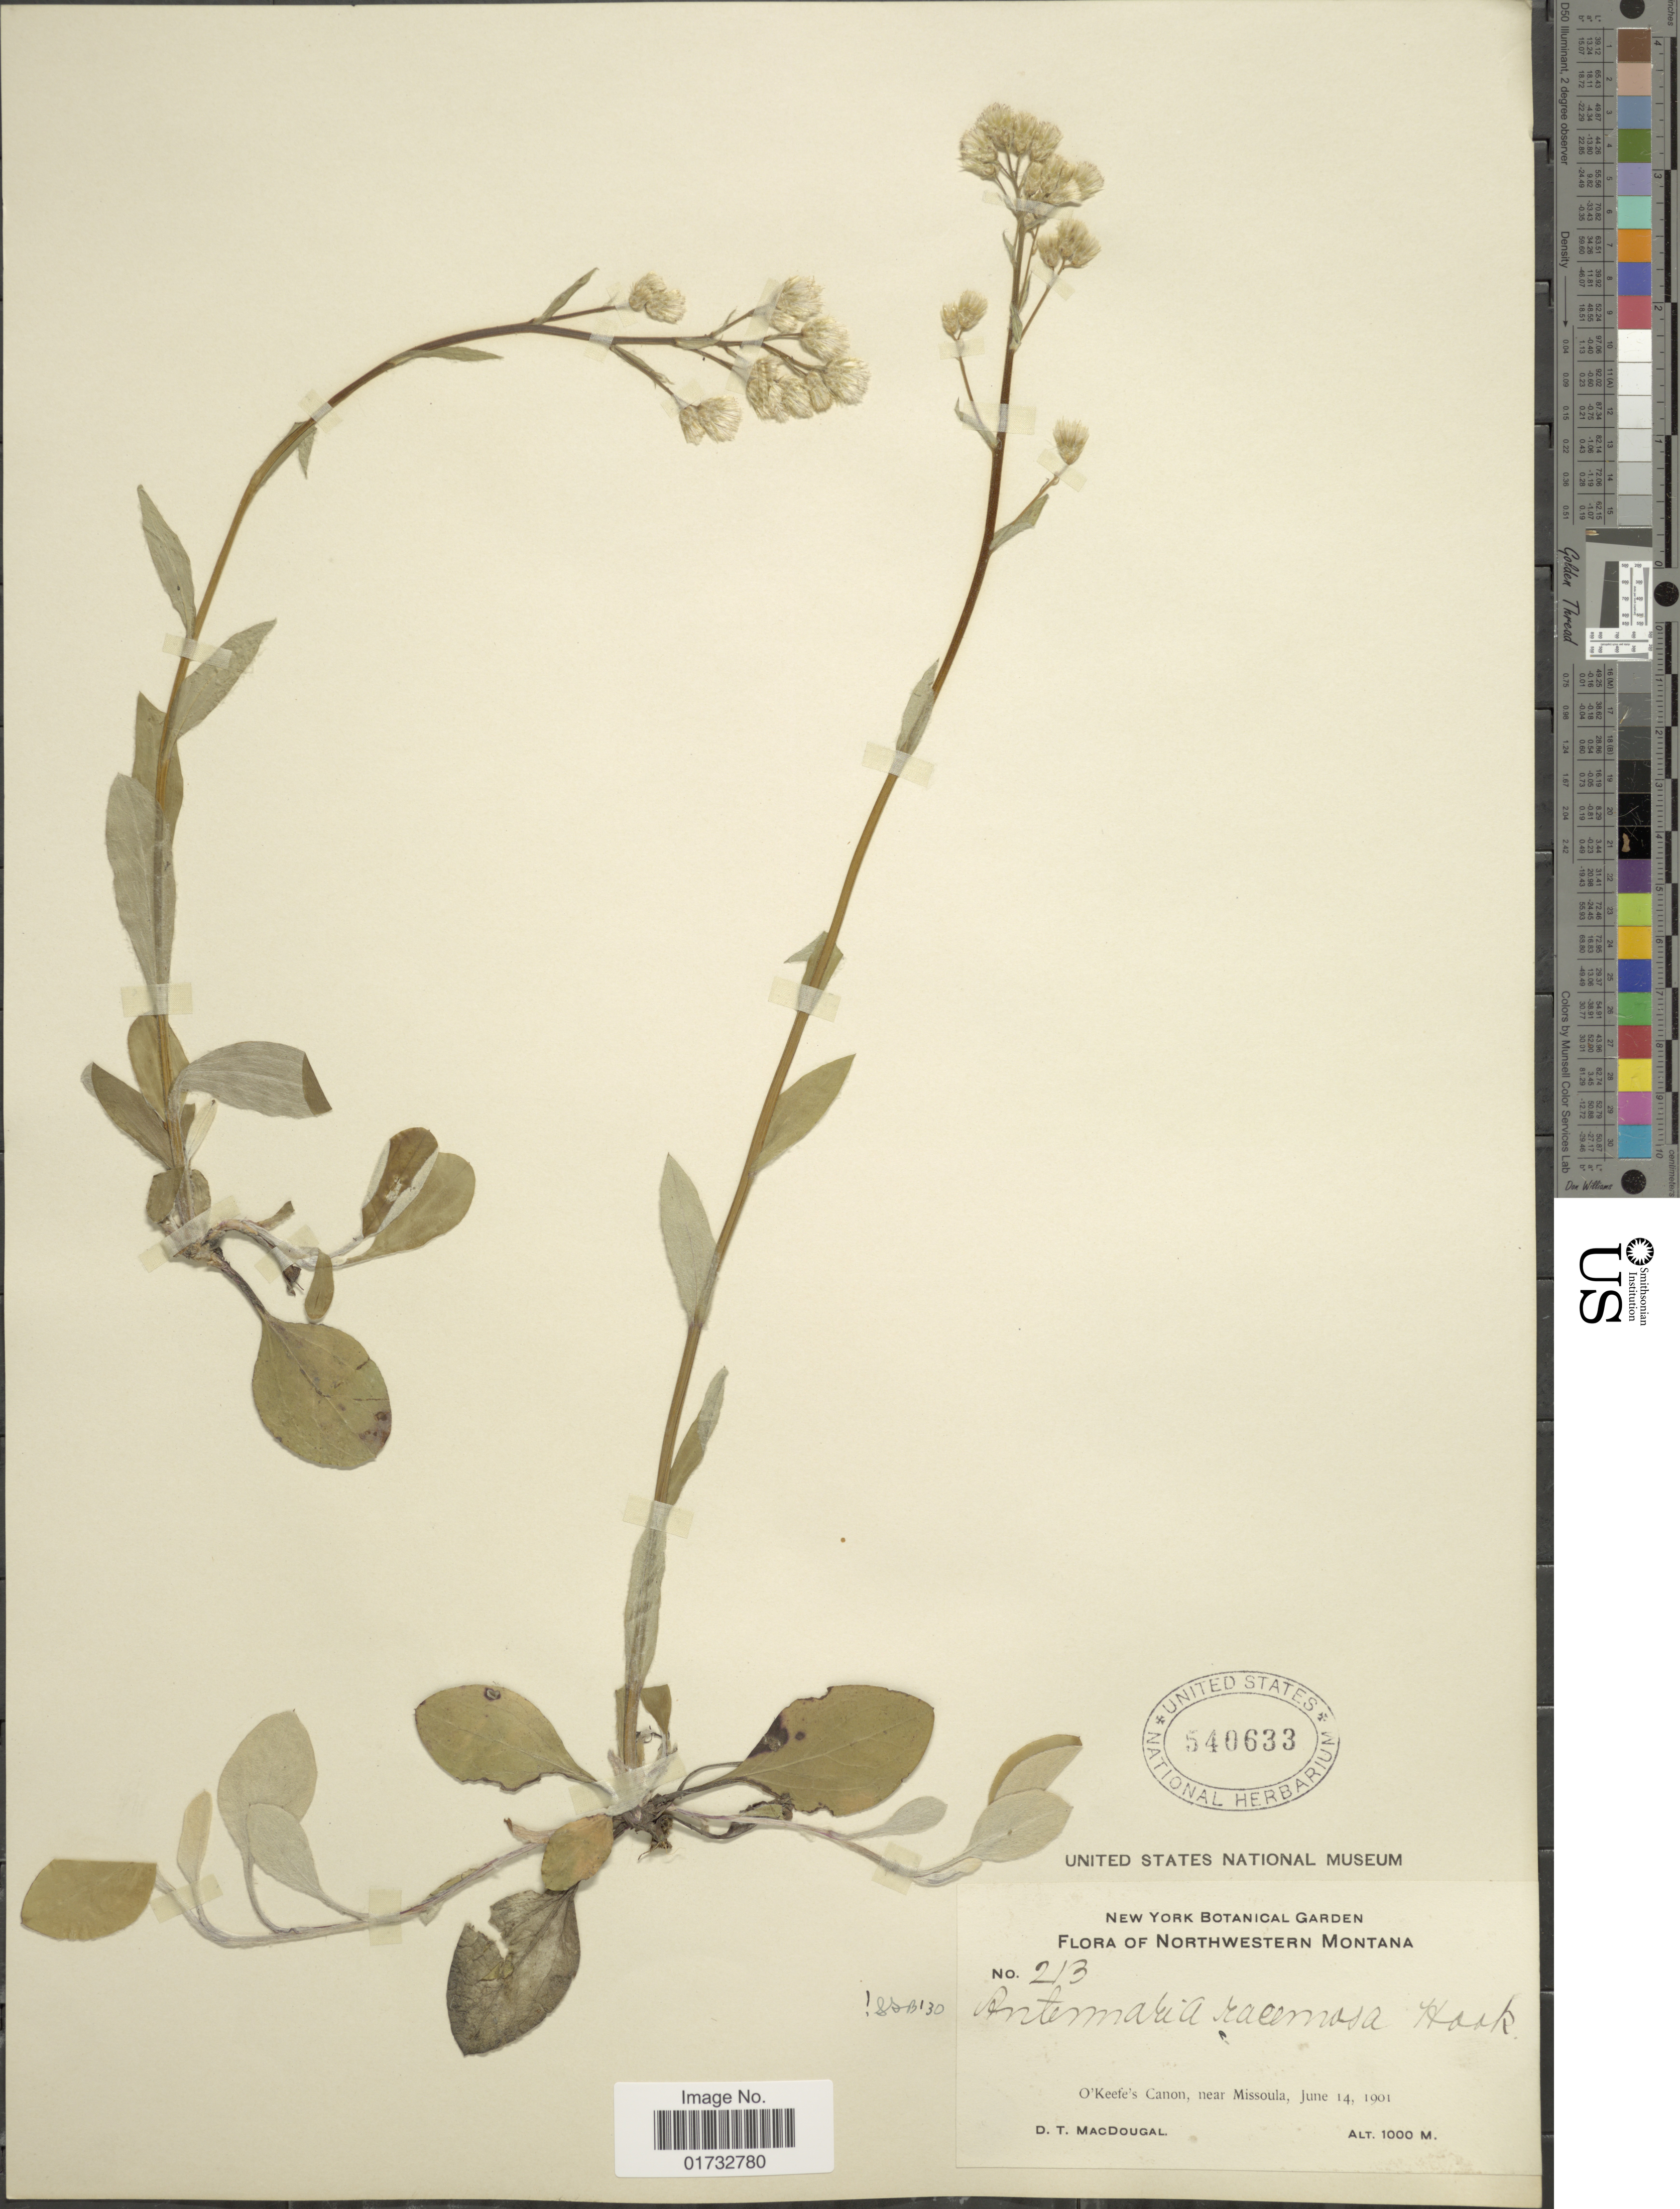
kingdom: Plantae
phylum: Tracheophyta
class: Magnoliopsida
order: Asterales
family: Asteraceae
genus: Antennaria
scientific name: Antennaria racemosa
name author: Hook.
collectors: D. T. MacDougal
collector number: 213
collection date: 1901-06-14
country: United States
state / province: Montana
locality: Northwestern Montana. O'Keefe's Canon, near Missoula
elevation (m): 1000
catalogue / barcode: US 540633